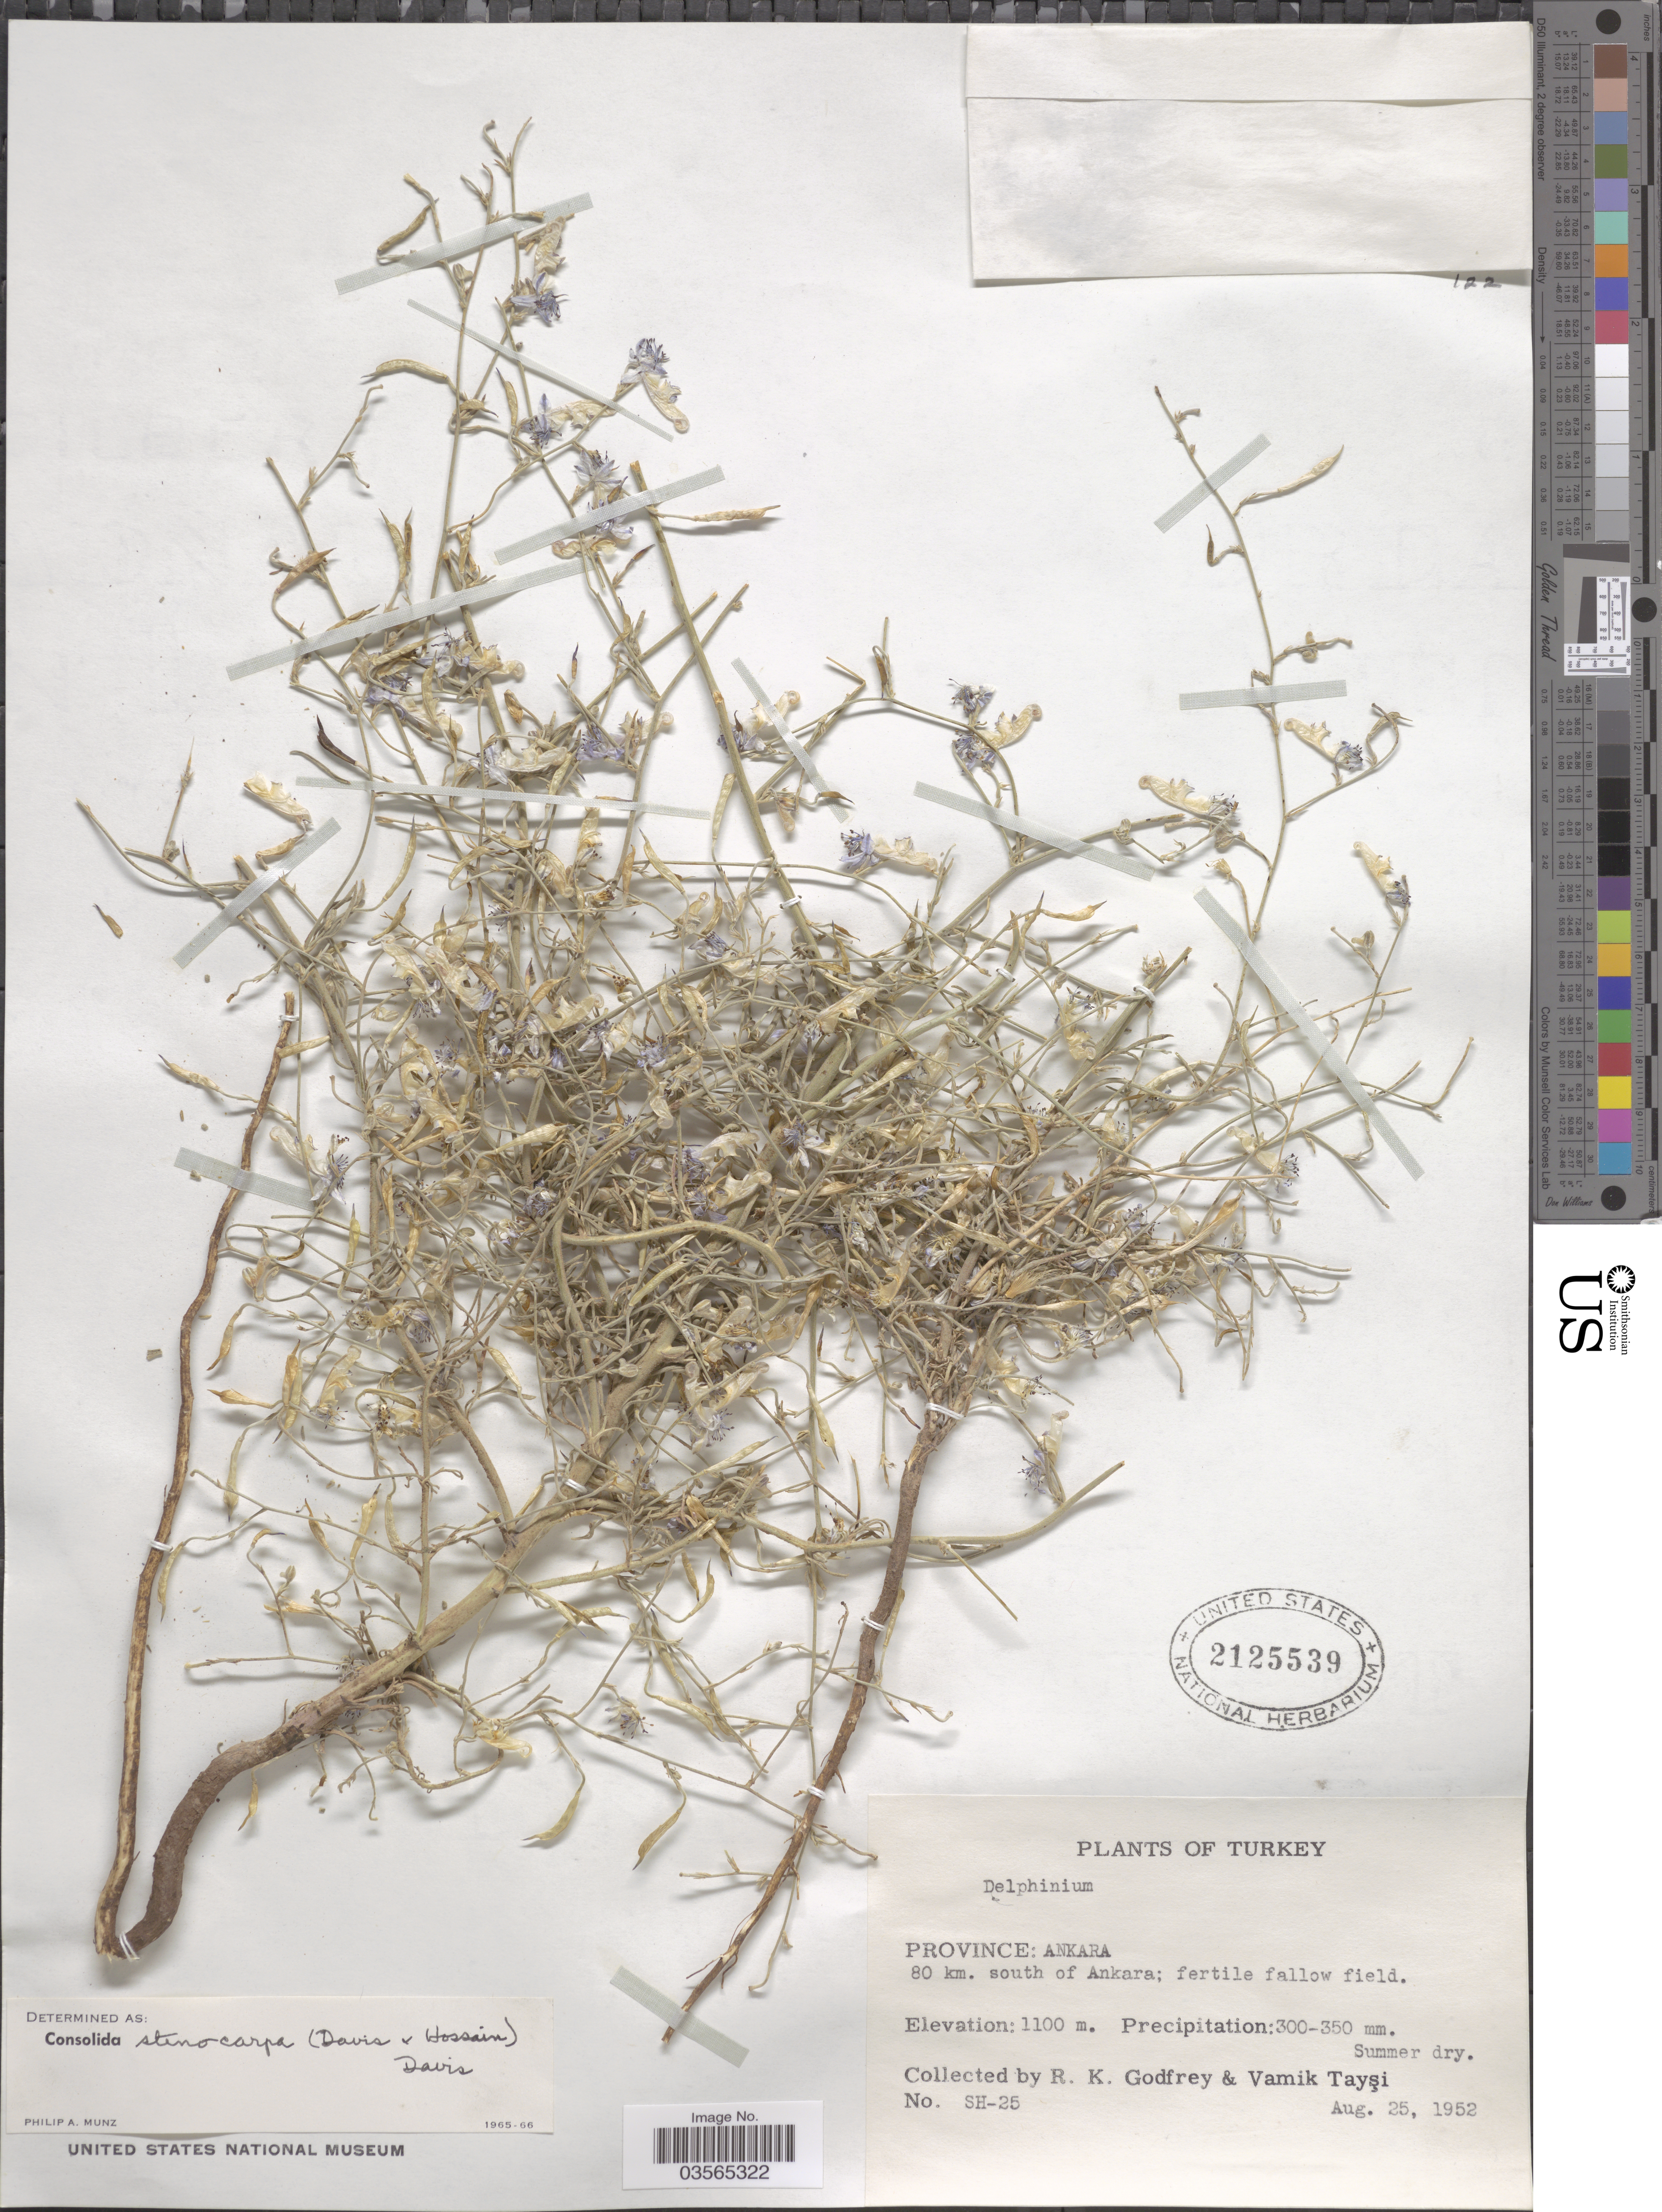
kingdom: Plantae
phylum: Tracheophyta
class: Magnoliopsida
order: Ranunculales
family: Ranunculaceae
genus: Delphinium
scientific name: Delphinium stenocarpum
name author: M. Hossain & P.H. Davis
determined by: Strong, Mark T., (BOT), Smithsonian Institution - National Museum of Natural History (UNITED STATES)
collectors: R. K. Godfrey & V. Taysi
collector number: SH-25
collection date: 1952-08-25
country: Turkey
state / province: Ankara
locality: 80 km. south of Ankara.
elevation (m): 1100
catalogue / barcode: US 2125539